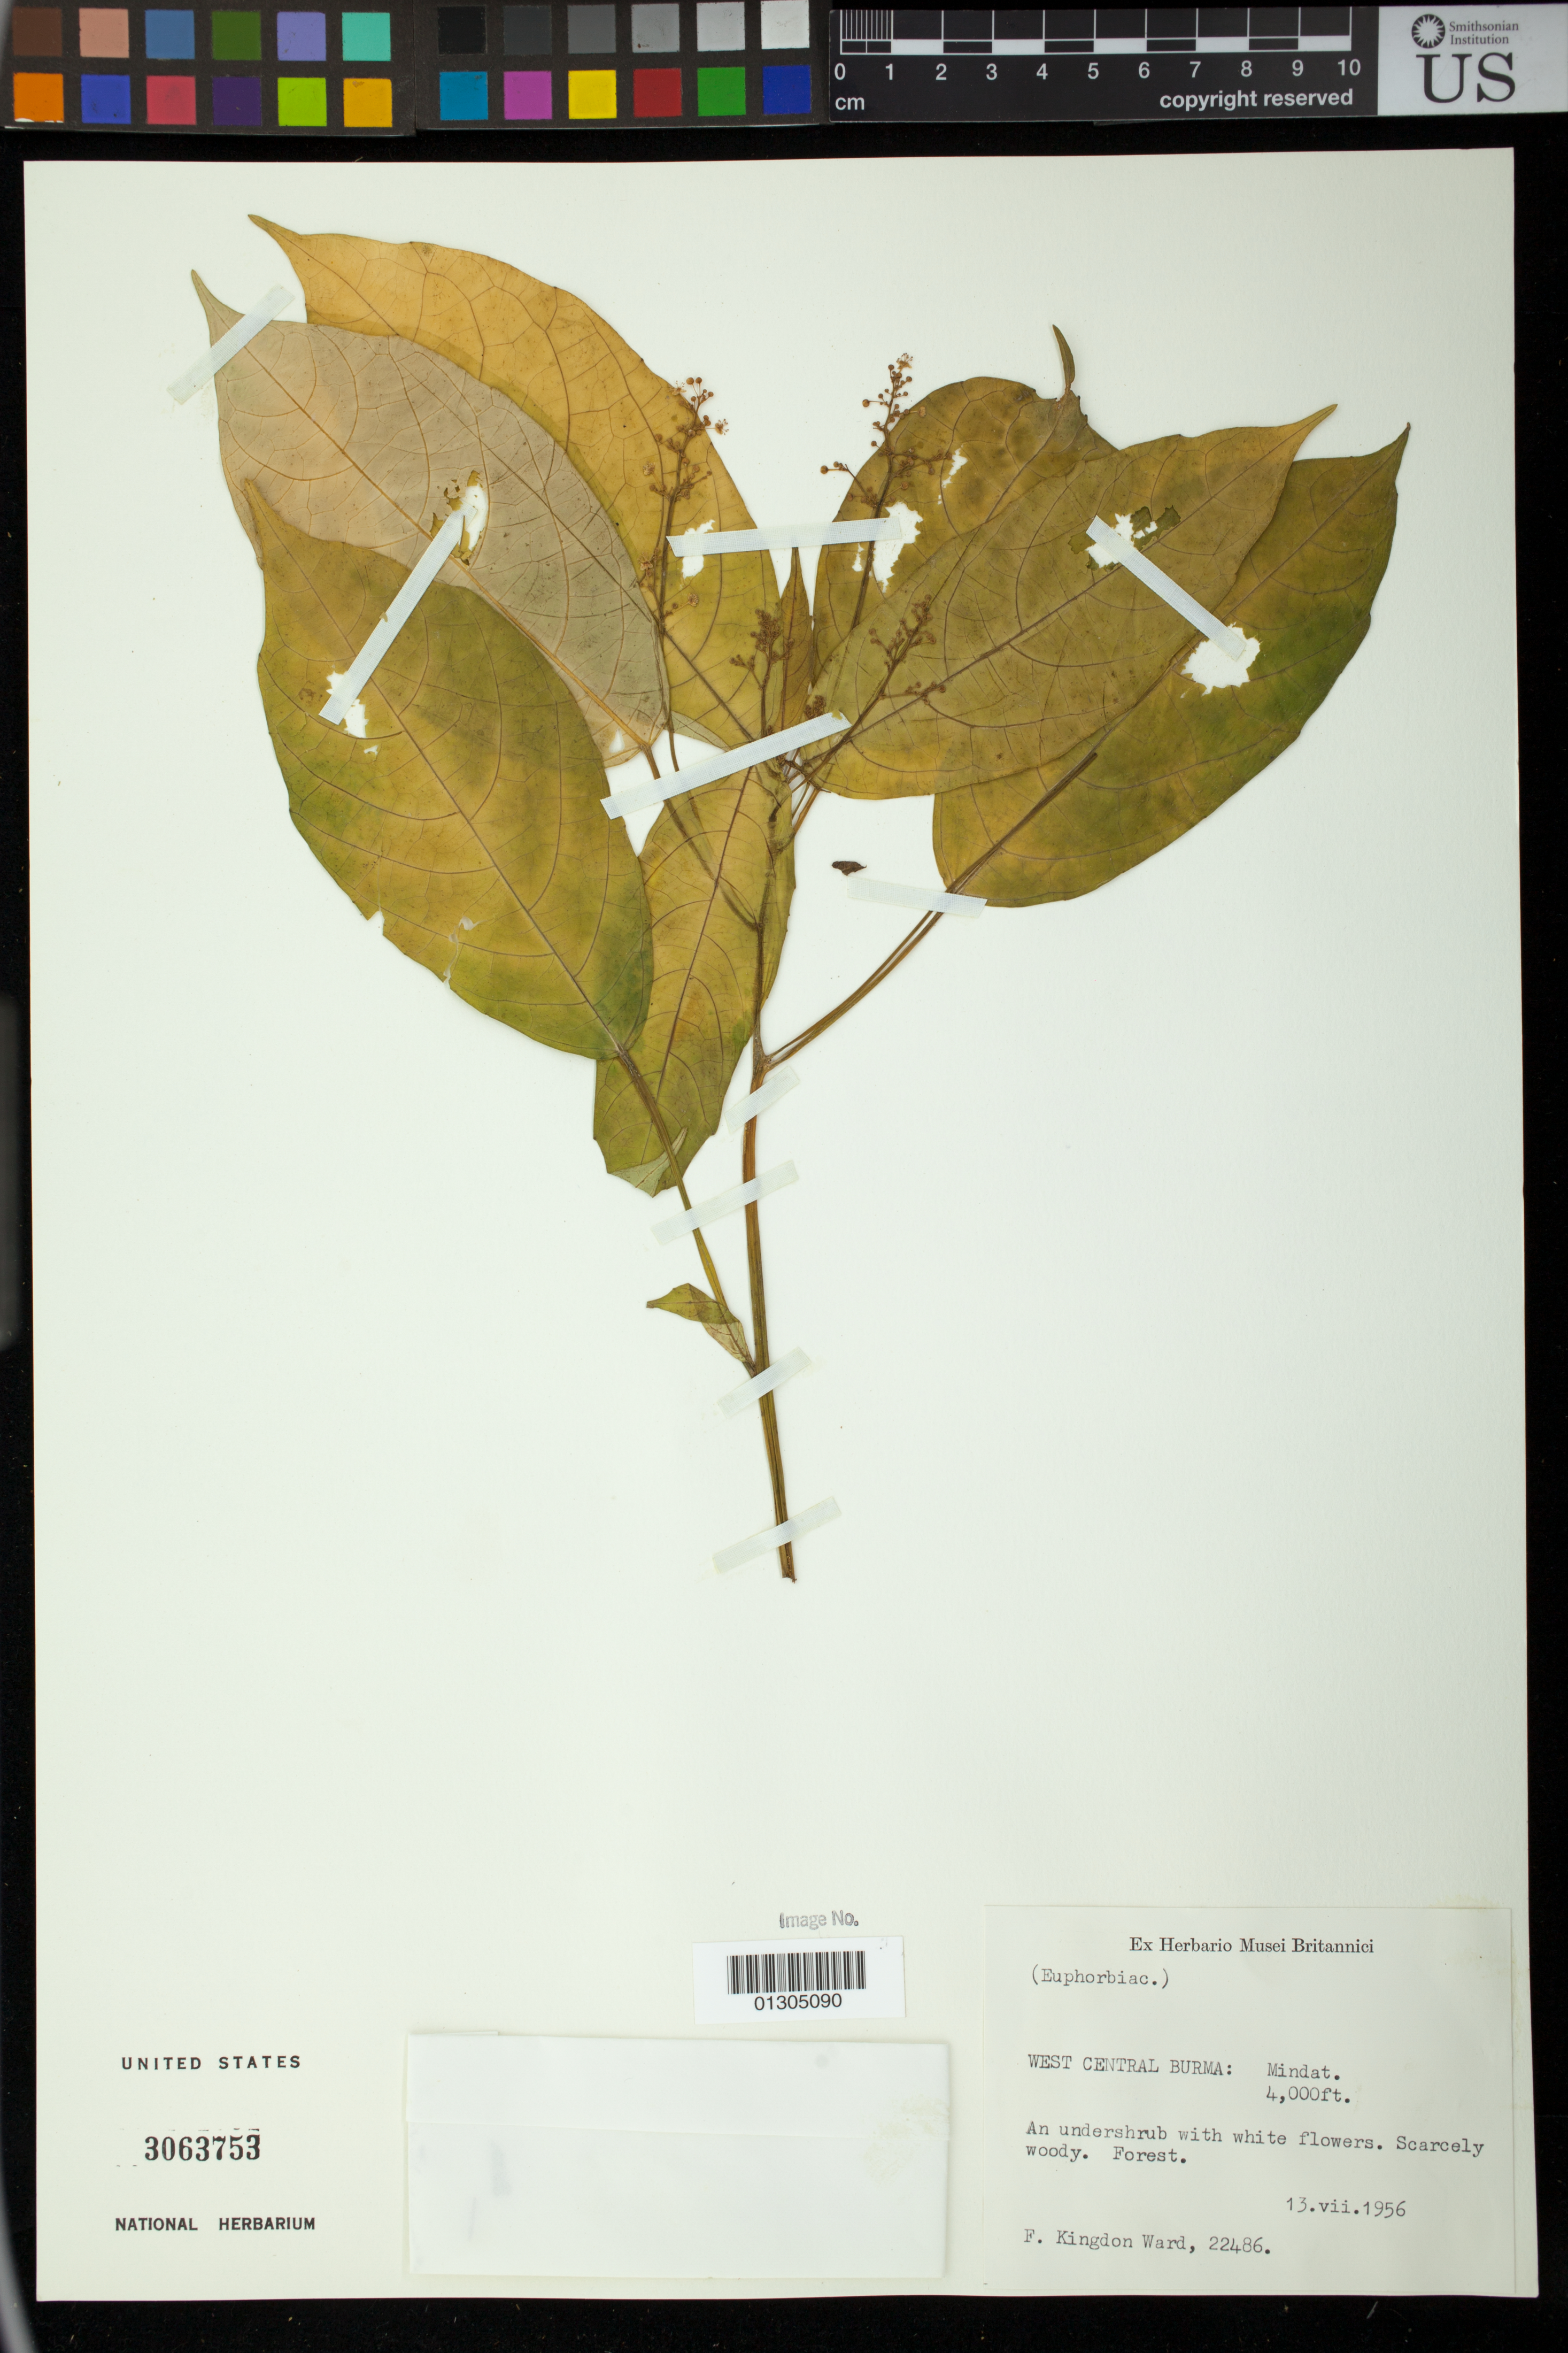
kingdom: Plantae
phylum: Tracheophyta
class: Magnoliopsida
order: Malpighiales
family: Euphorbiaceae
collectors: Ward, F.F.K.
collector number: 22486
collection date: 1956-07-13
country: Myanmar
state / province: Chin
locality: Mindat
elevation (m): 1219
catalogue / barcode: US 3063753